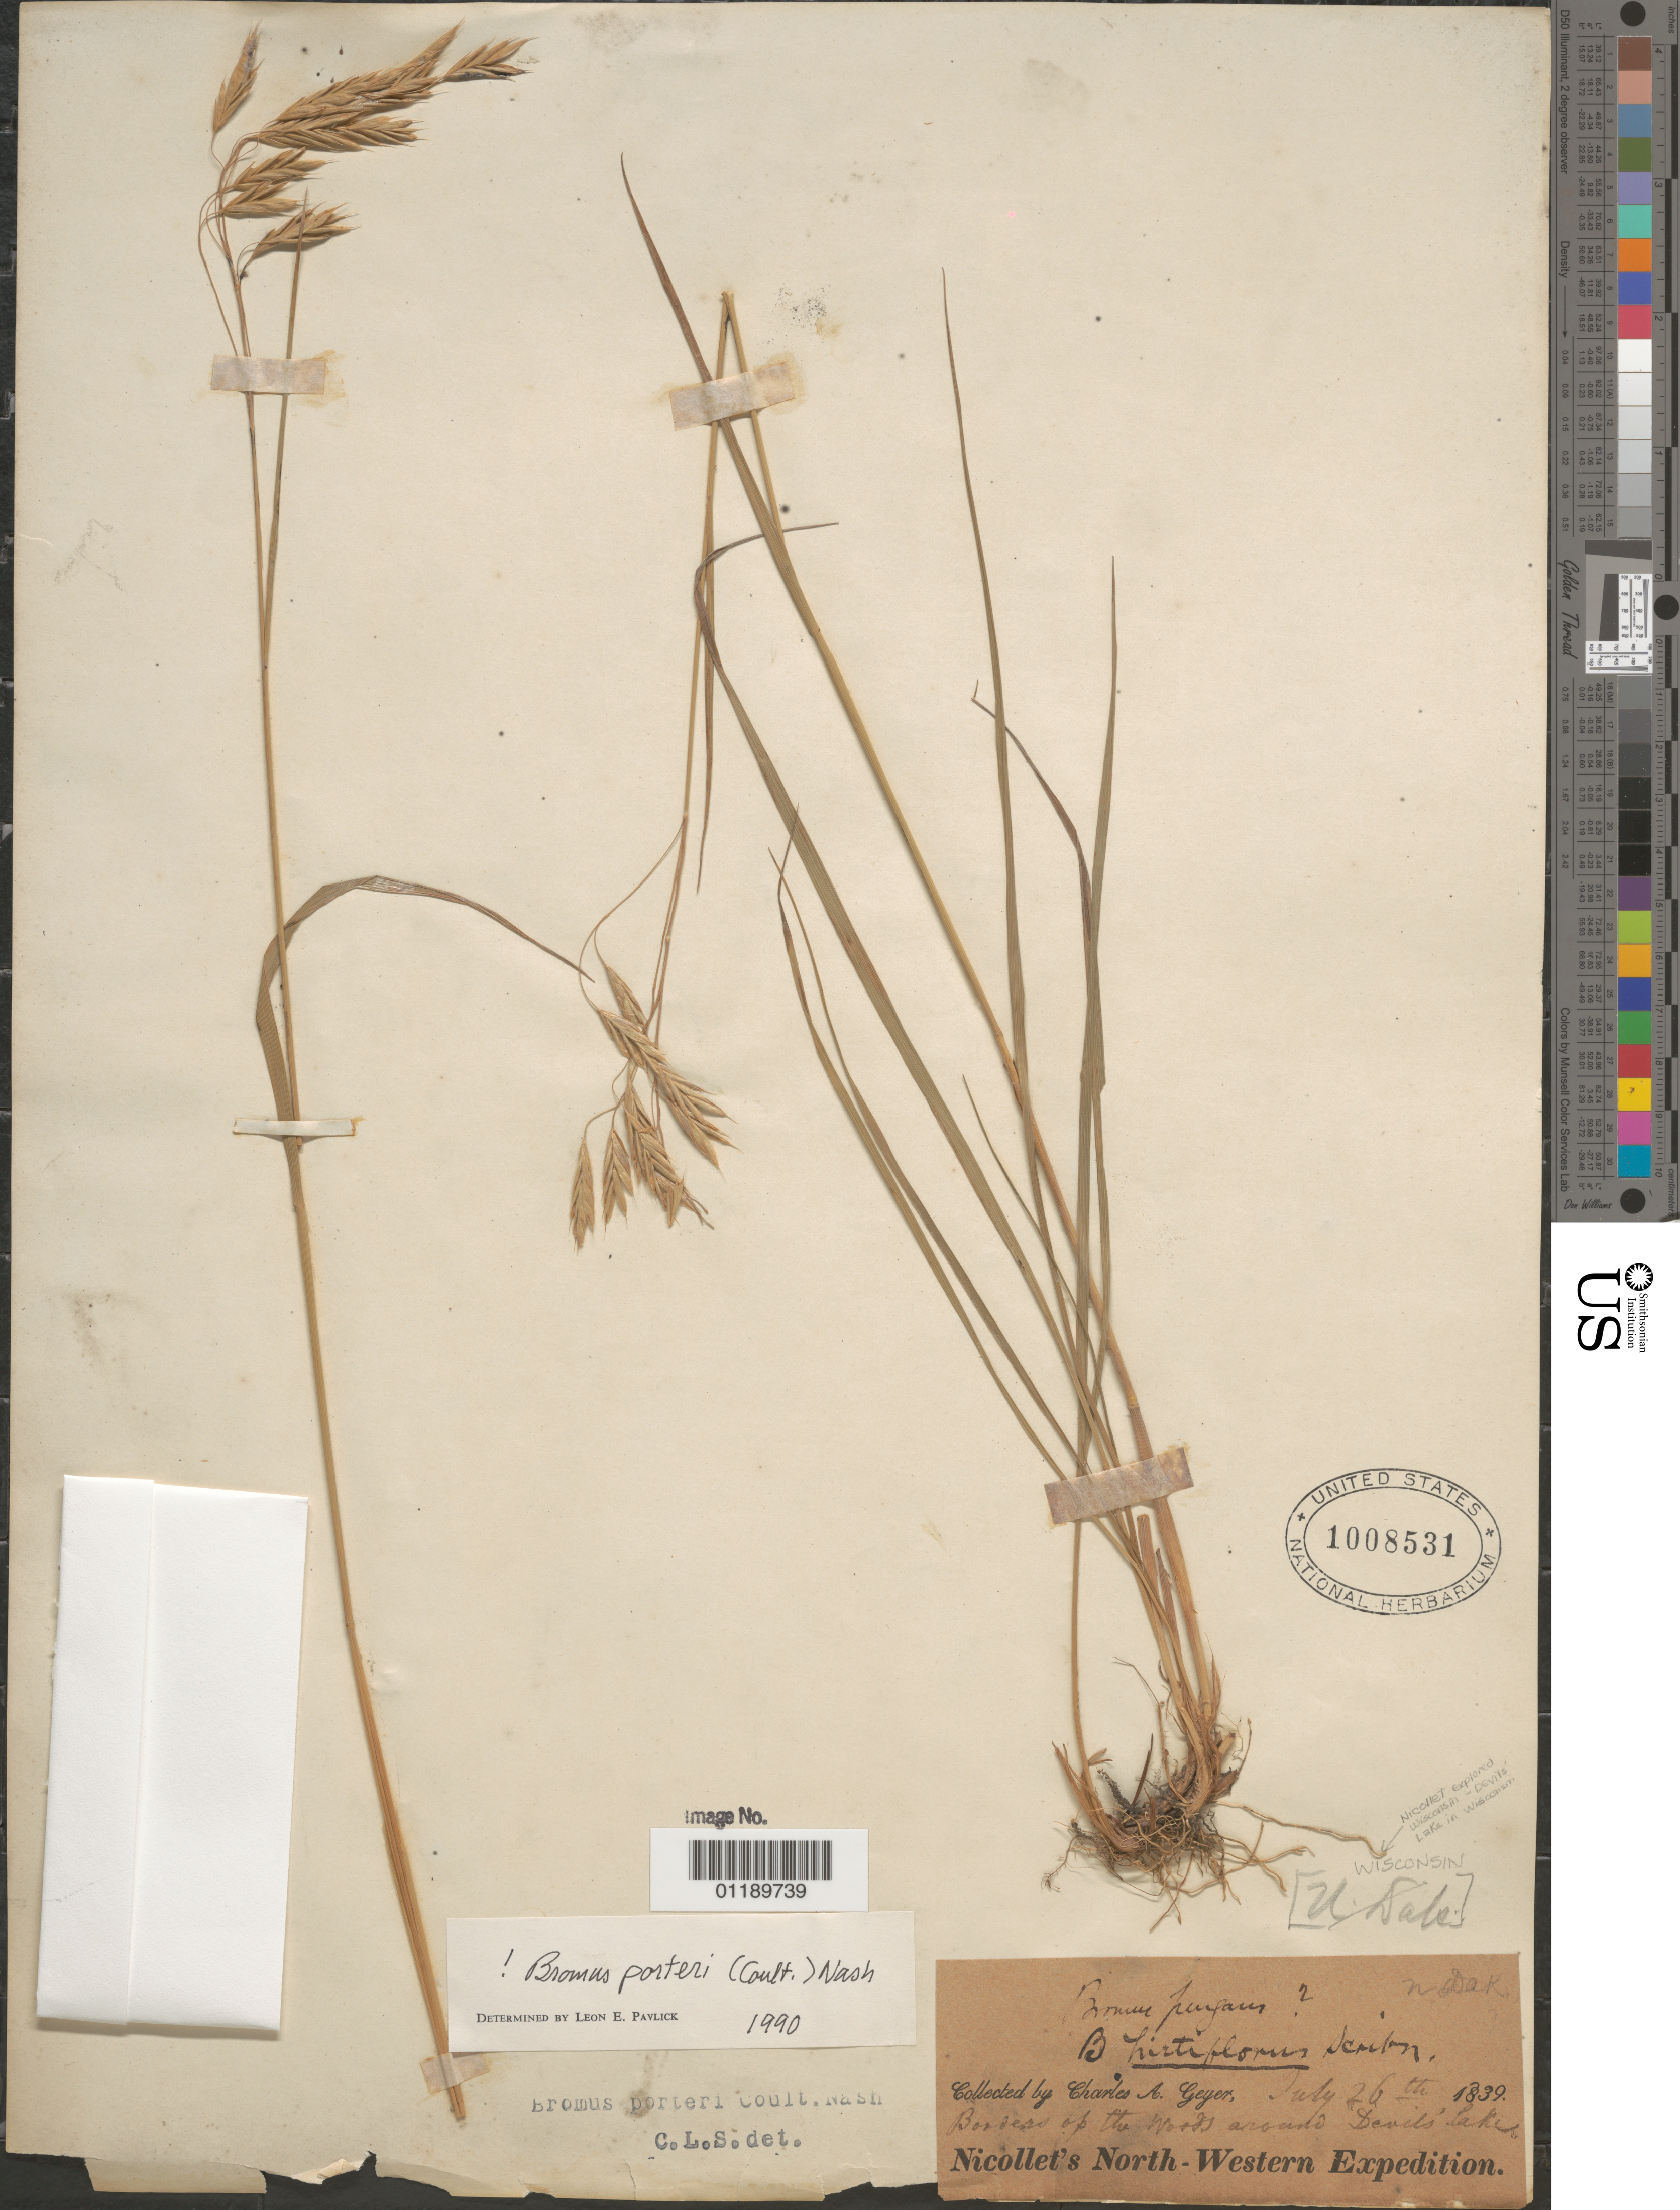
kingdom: Plantae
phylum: Tracheophyta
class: Liliopsida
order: Poales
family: Poaceae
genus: Bromus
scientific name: Bromus porteri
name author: (J.M. Coult.) Nash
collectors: C. A. Geyer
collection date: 1839-07-26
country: United States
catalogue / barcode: US 1008531